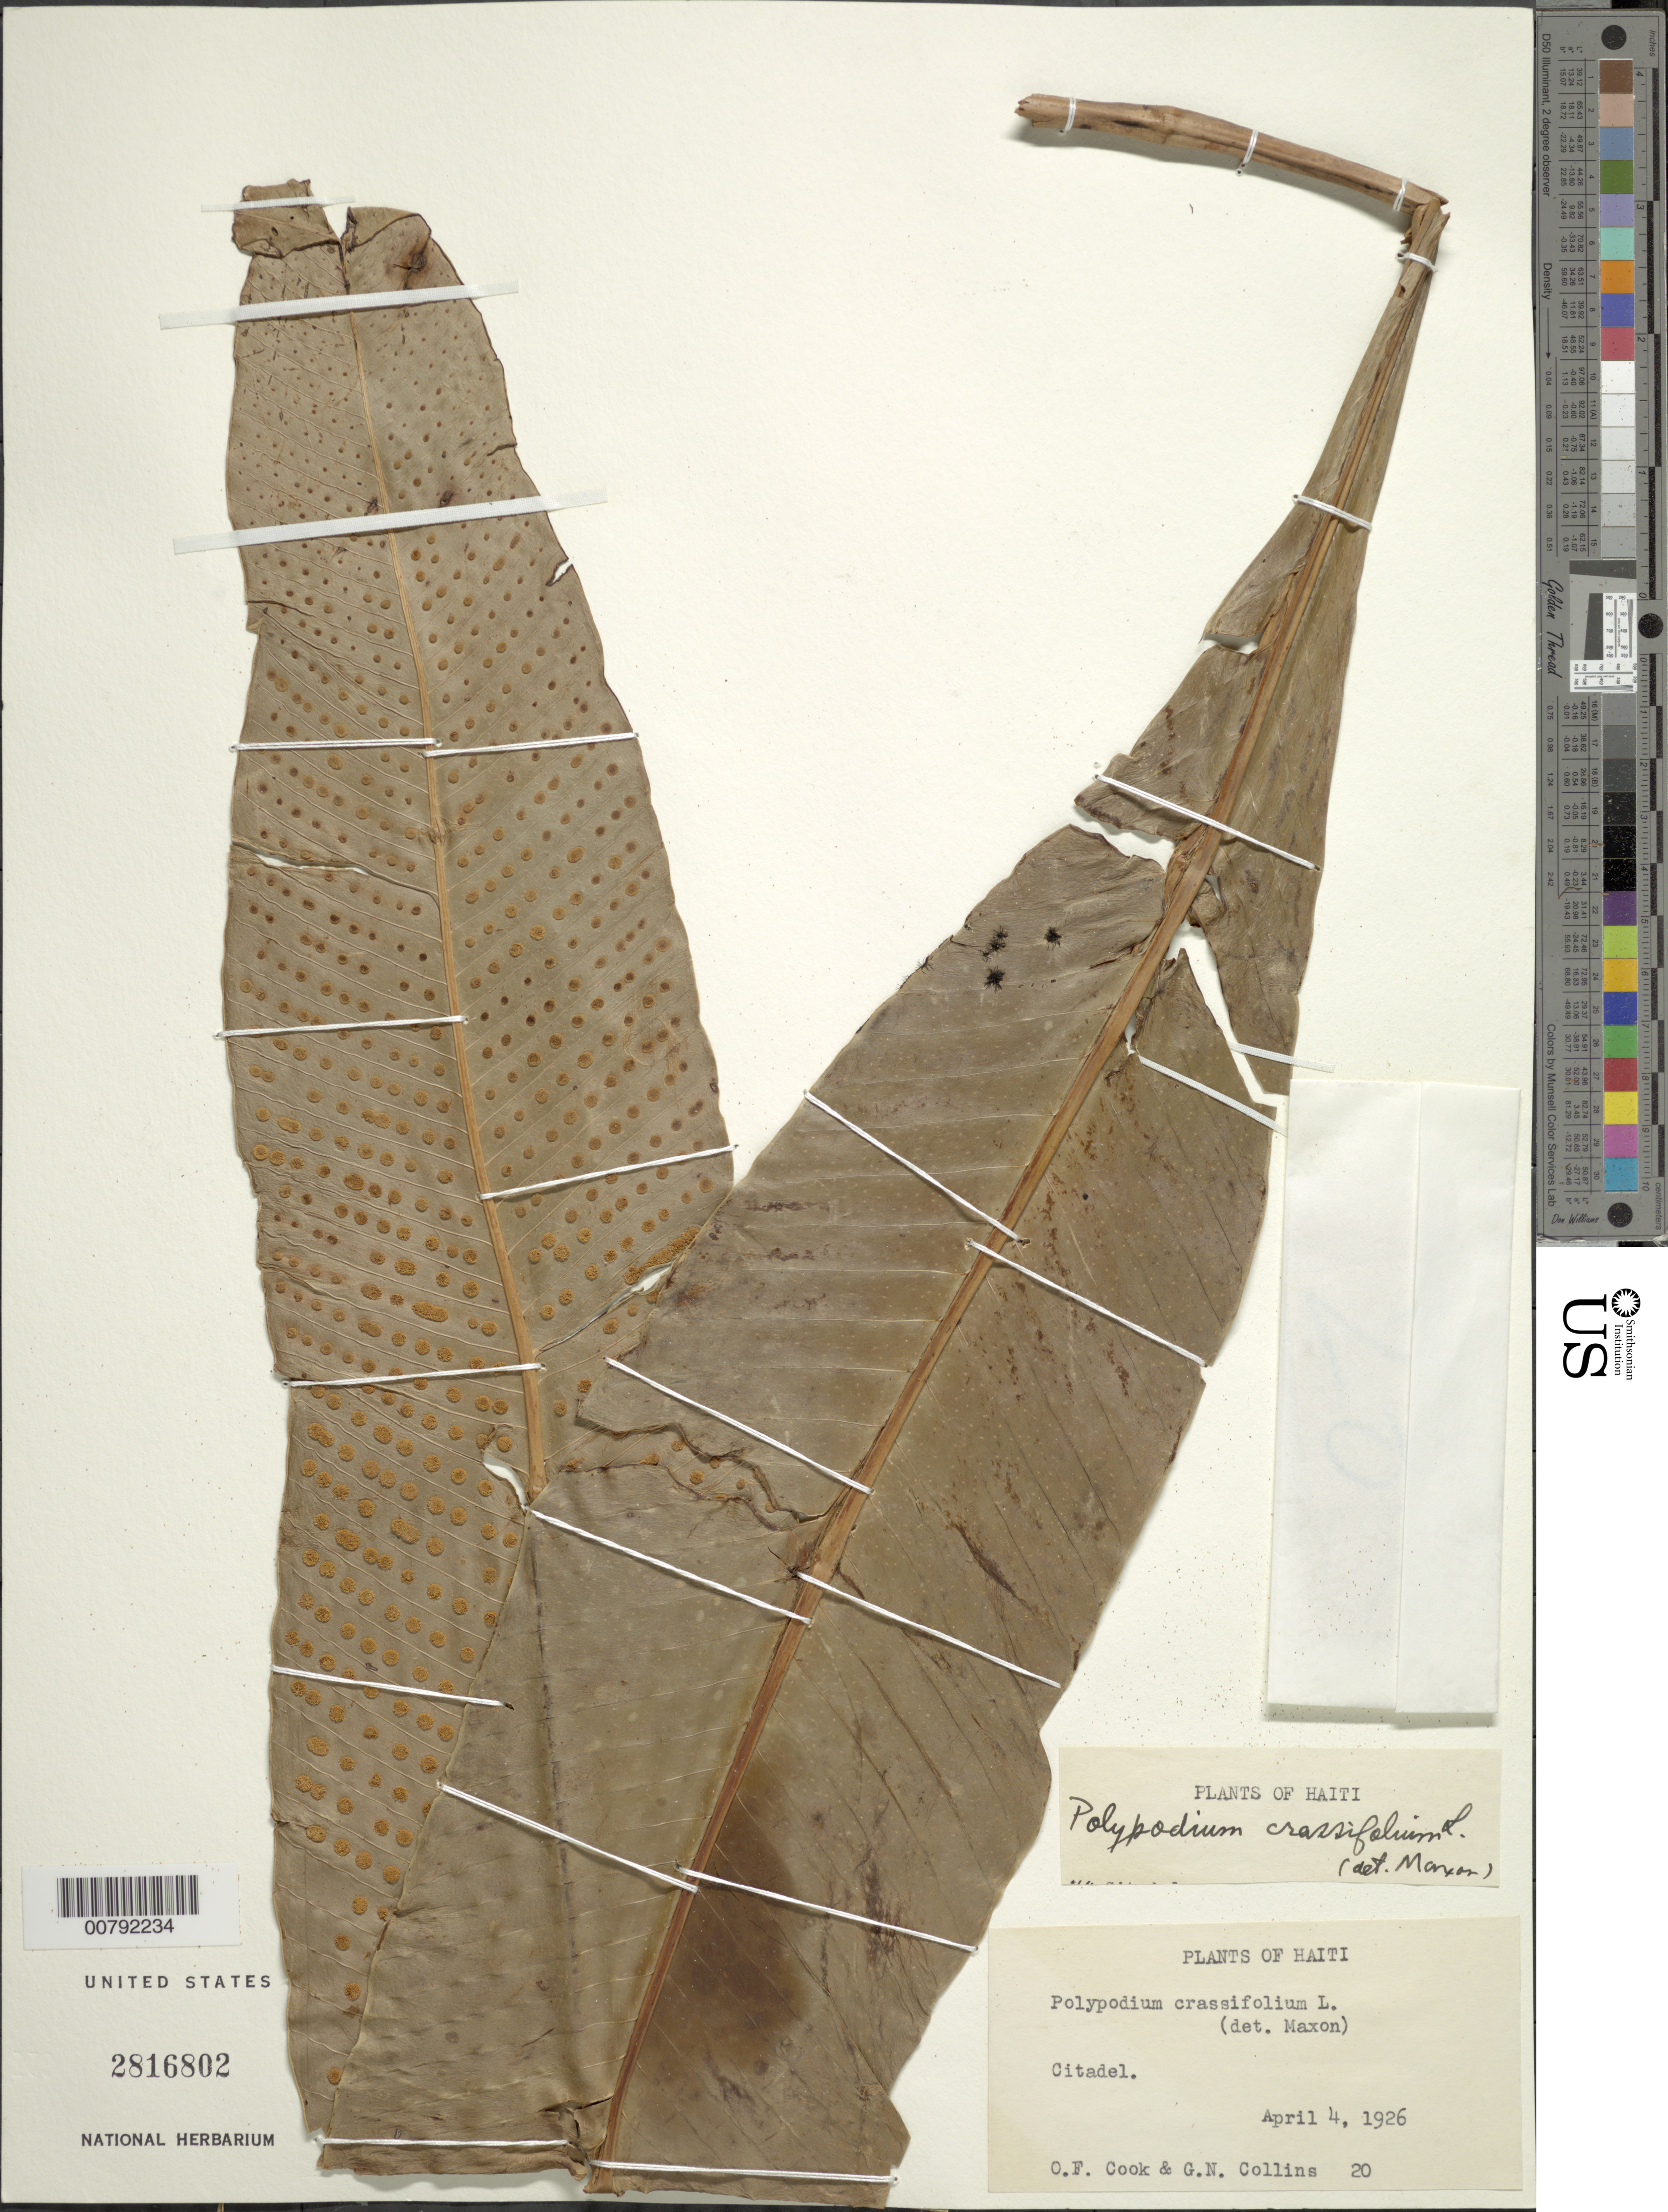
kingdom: Plantae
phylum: Tracheophyta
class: Polypodiopsida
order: Polypodiales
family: Polypodiaceae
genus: Niphidium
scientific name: Niphidium crassifolium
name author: (L.) Lellinger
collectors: O. F. Cook & G. Collins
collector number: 20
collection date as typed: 04 Apr 1926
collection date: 1926-04-04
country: Haiti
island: Hispaniola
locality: Citadel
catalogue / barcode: US 2816802